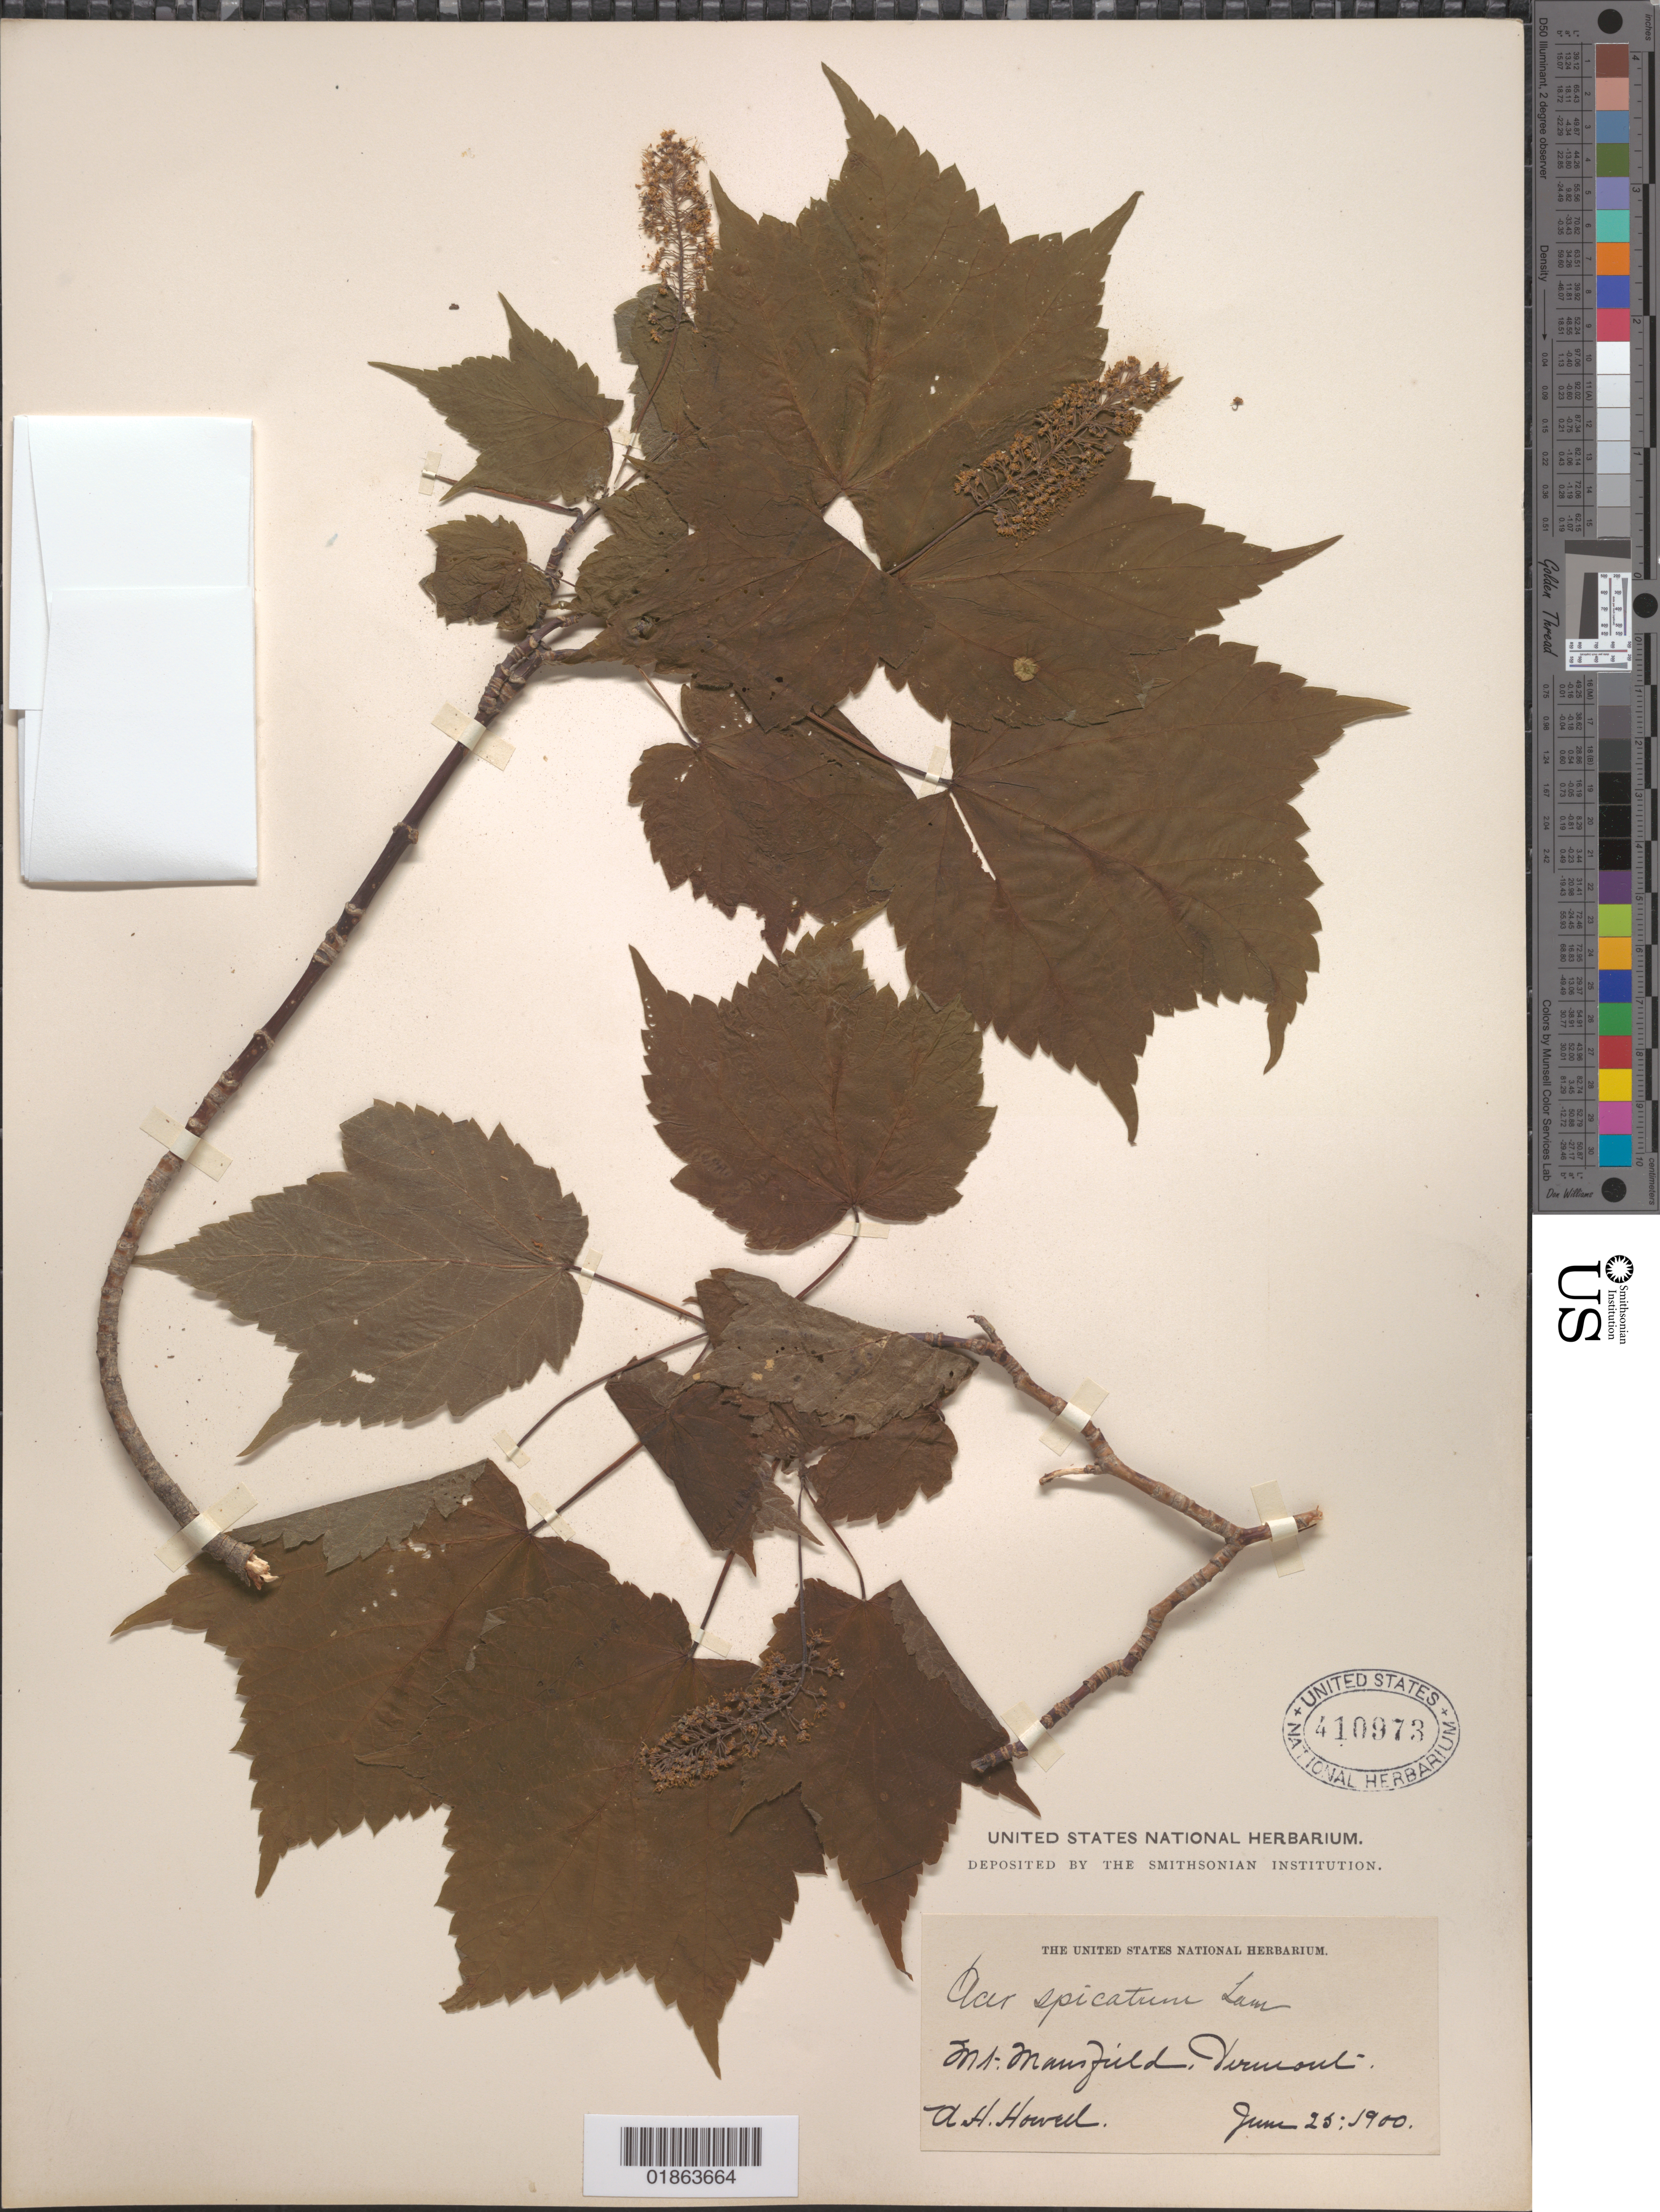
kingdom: Plantae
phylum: Tracheophyta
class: Magnoliopsida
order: Sapindales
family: Sapindaceae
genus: Acer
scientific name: Acer spicatum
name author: Lam.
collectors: A. Howard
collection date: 1900-06-25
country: United States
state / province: Vermont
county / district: Chittenden County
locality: Mt. Mansfield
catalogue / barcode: US 410973